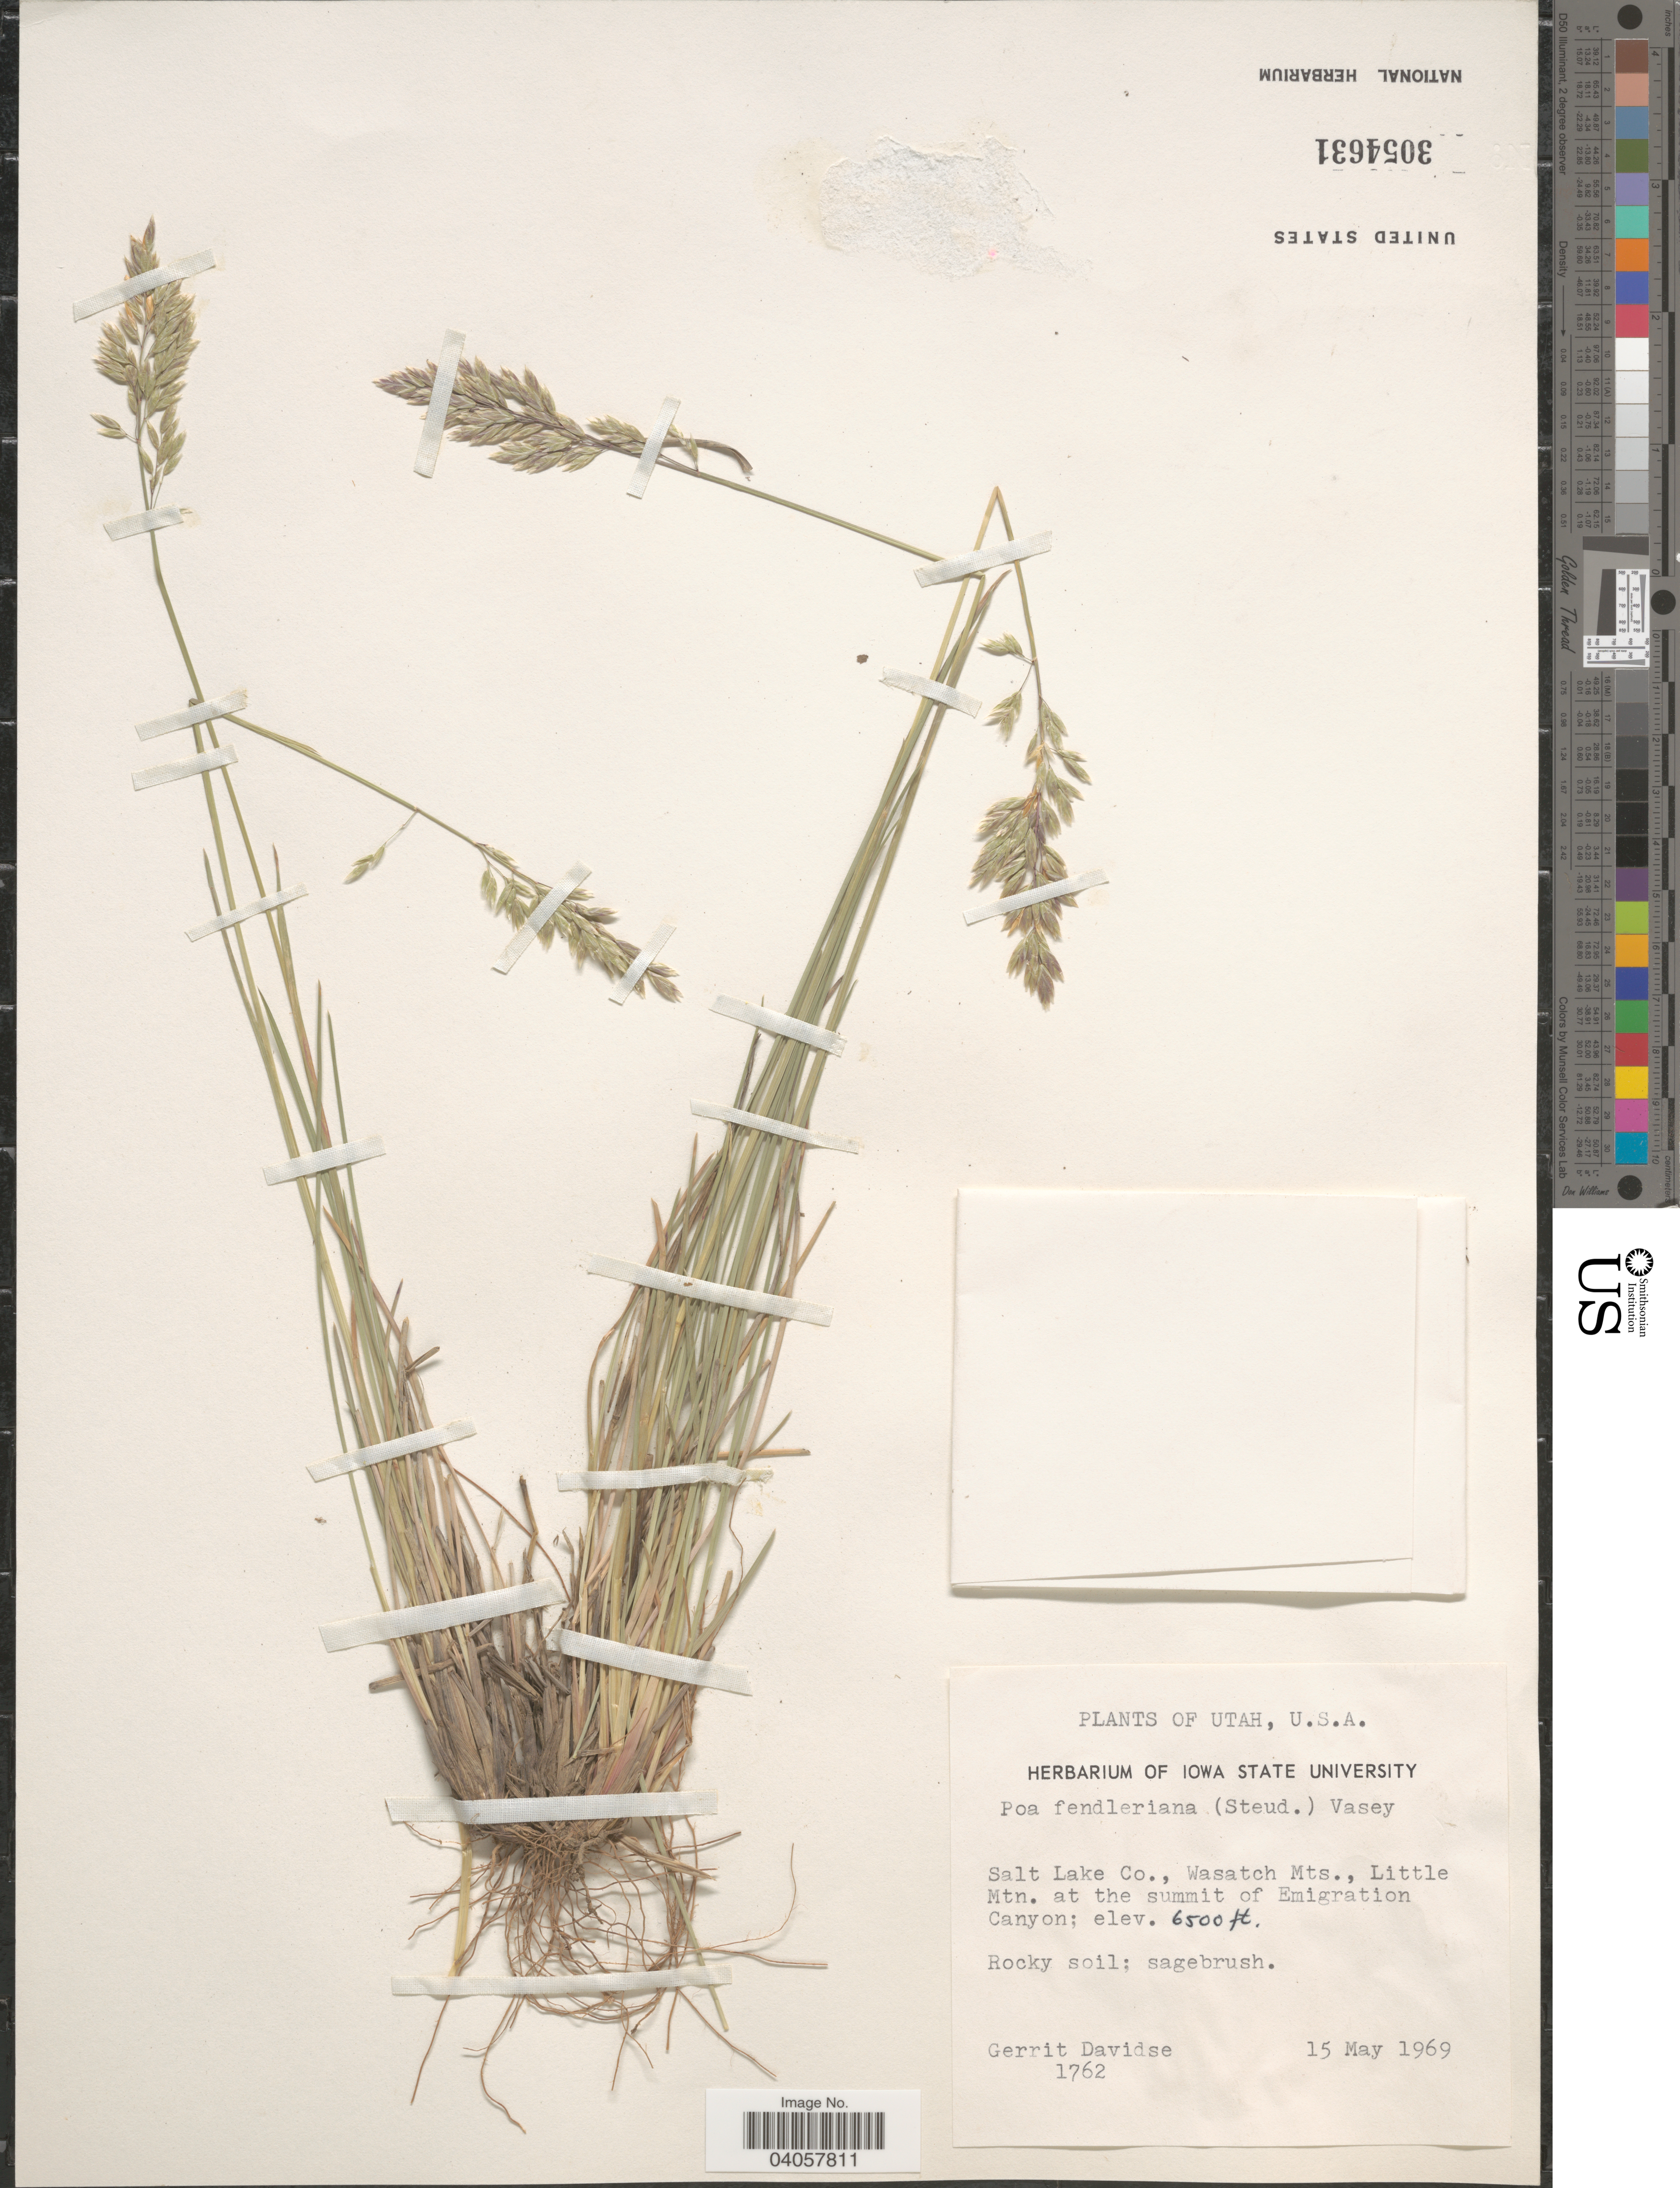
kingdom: Plantae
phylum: Tracheophyta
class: Liliopsida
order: Poales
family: Poaceae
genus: Poa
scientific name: Poa fendleriana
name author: (Steud.) Vasey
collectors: G. Davidse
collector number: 1762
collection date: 1969-05-15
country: United States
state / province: Utah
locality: Salt Lake Co., Wasatch Mts., Little Mtn. at the summit of Emigration Canyon.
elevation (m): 1981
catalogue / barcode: US 3054631